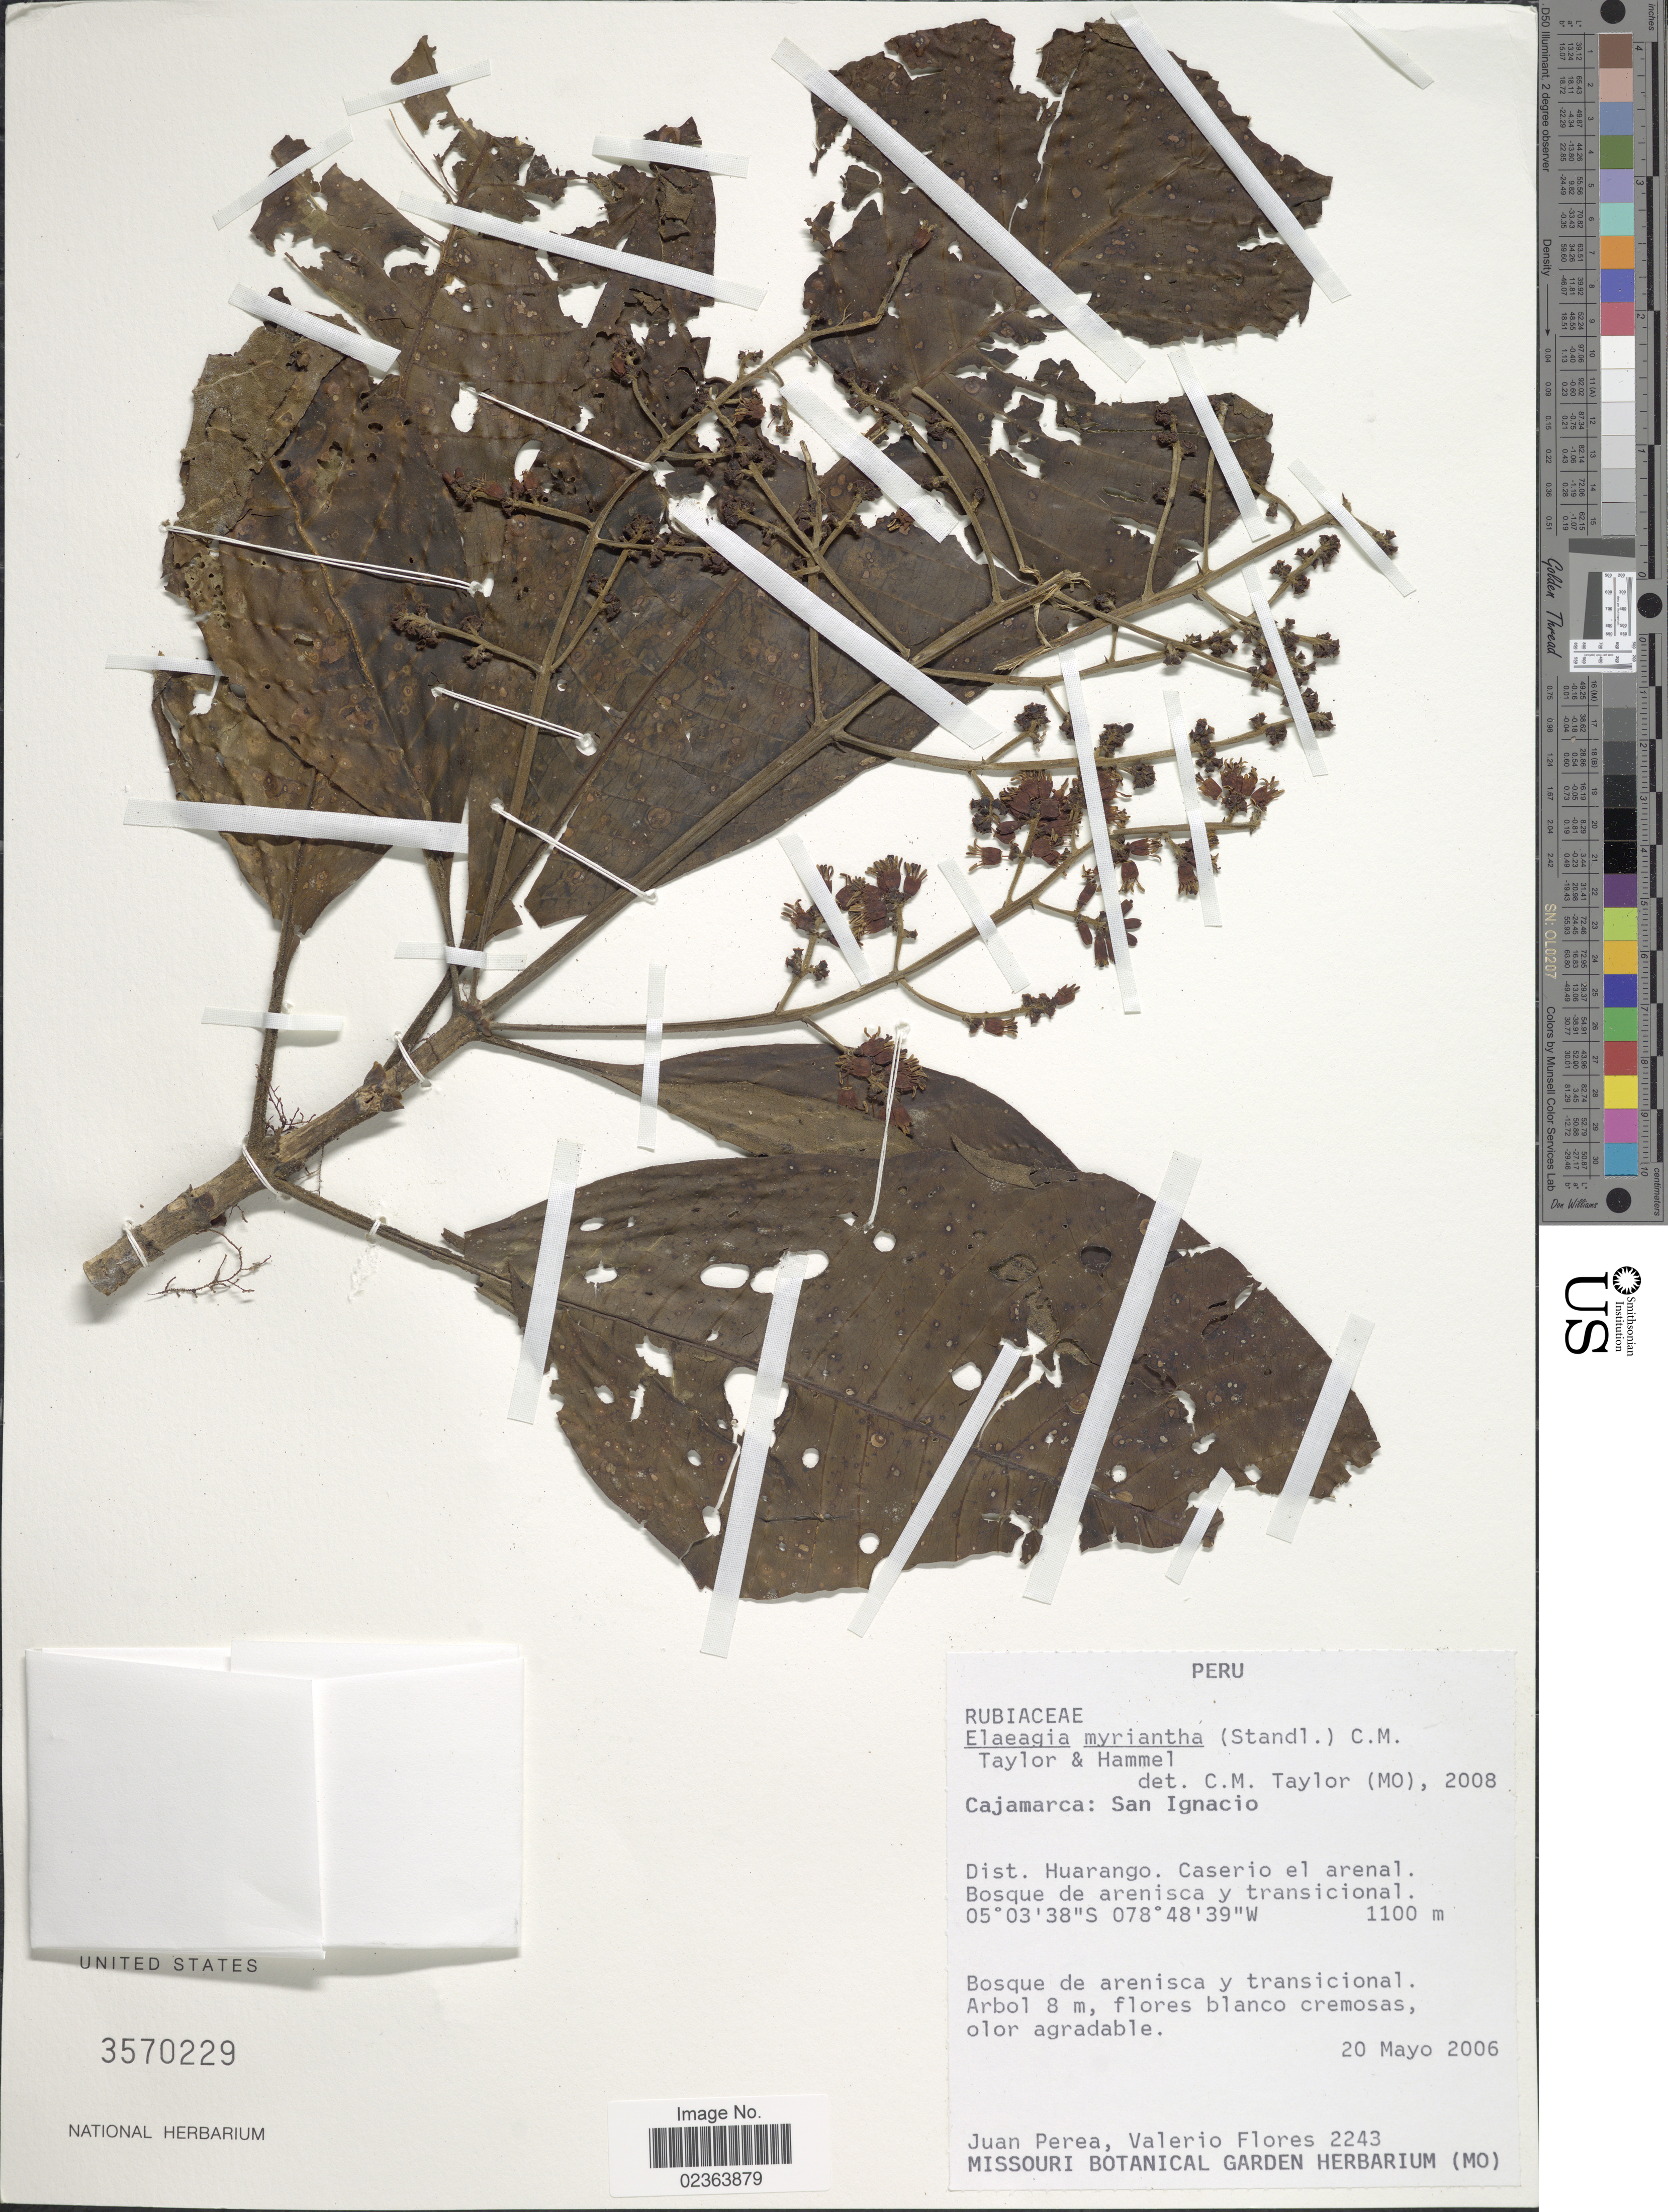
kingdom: Plantae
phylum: Tracheophyta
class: Magnoliopsida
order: Gentianales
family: Rubiaceae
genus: Elaeagia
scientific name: Elaeagia myriantha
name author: (Standl.) C.M. Taylor & Hammel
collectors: J. Perea & V. Flores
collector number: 2243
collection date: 2006-05-20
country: Peru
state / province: Cajamarca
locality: Cajamarca: San Ignacio, Dist. Huarango: Caserio el arenal, Bosque de arenisca y transicional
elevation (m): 1100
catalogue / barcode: US 3570229